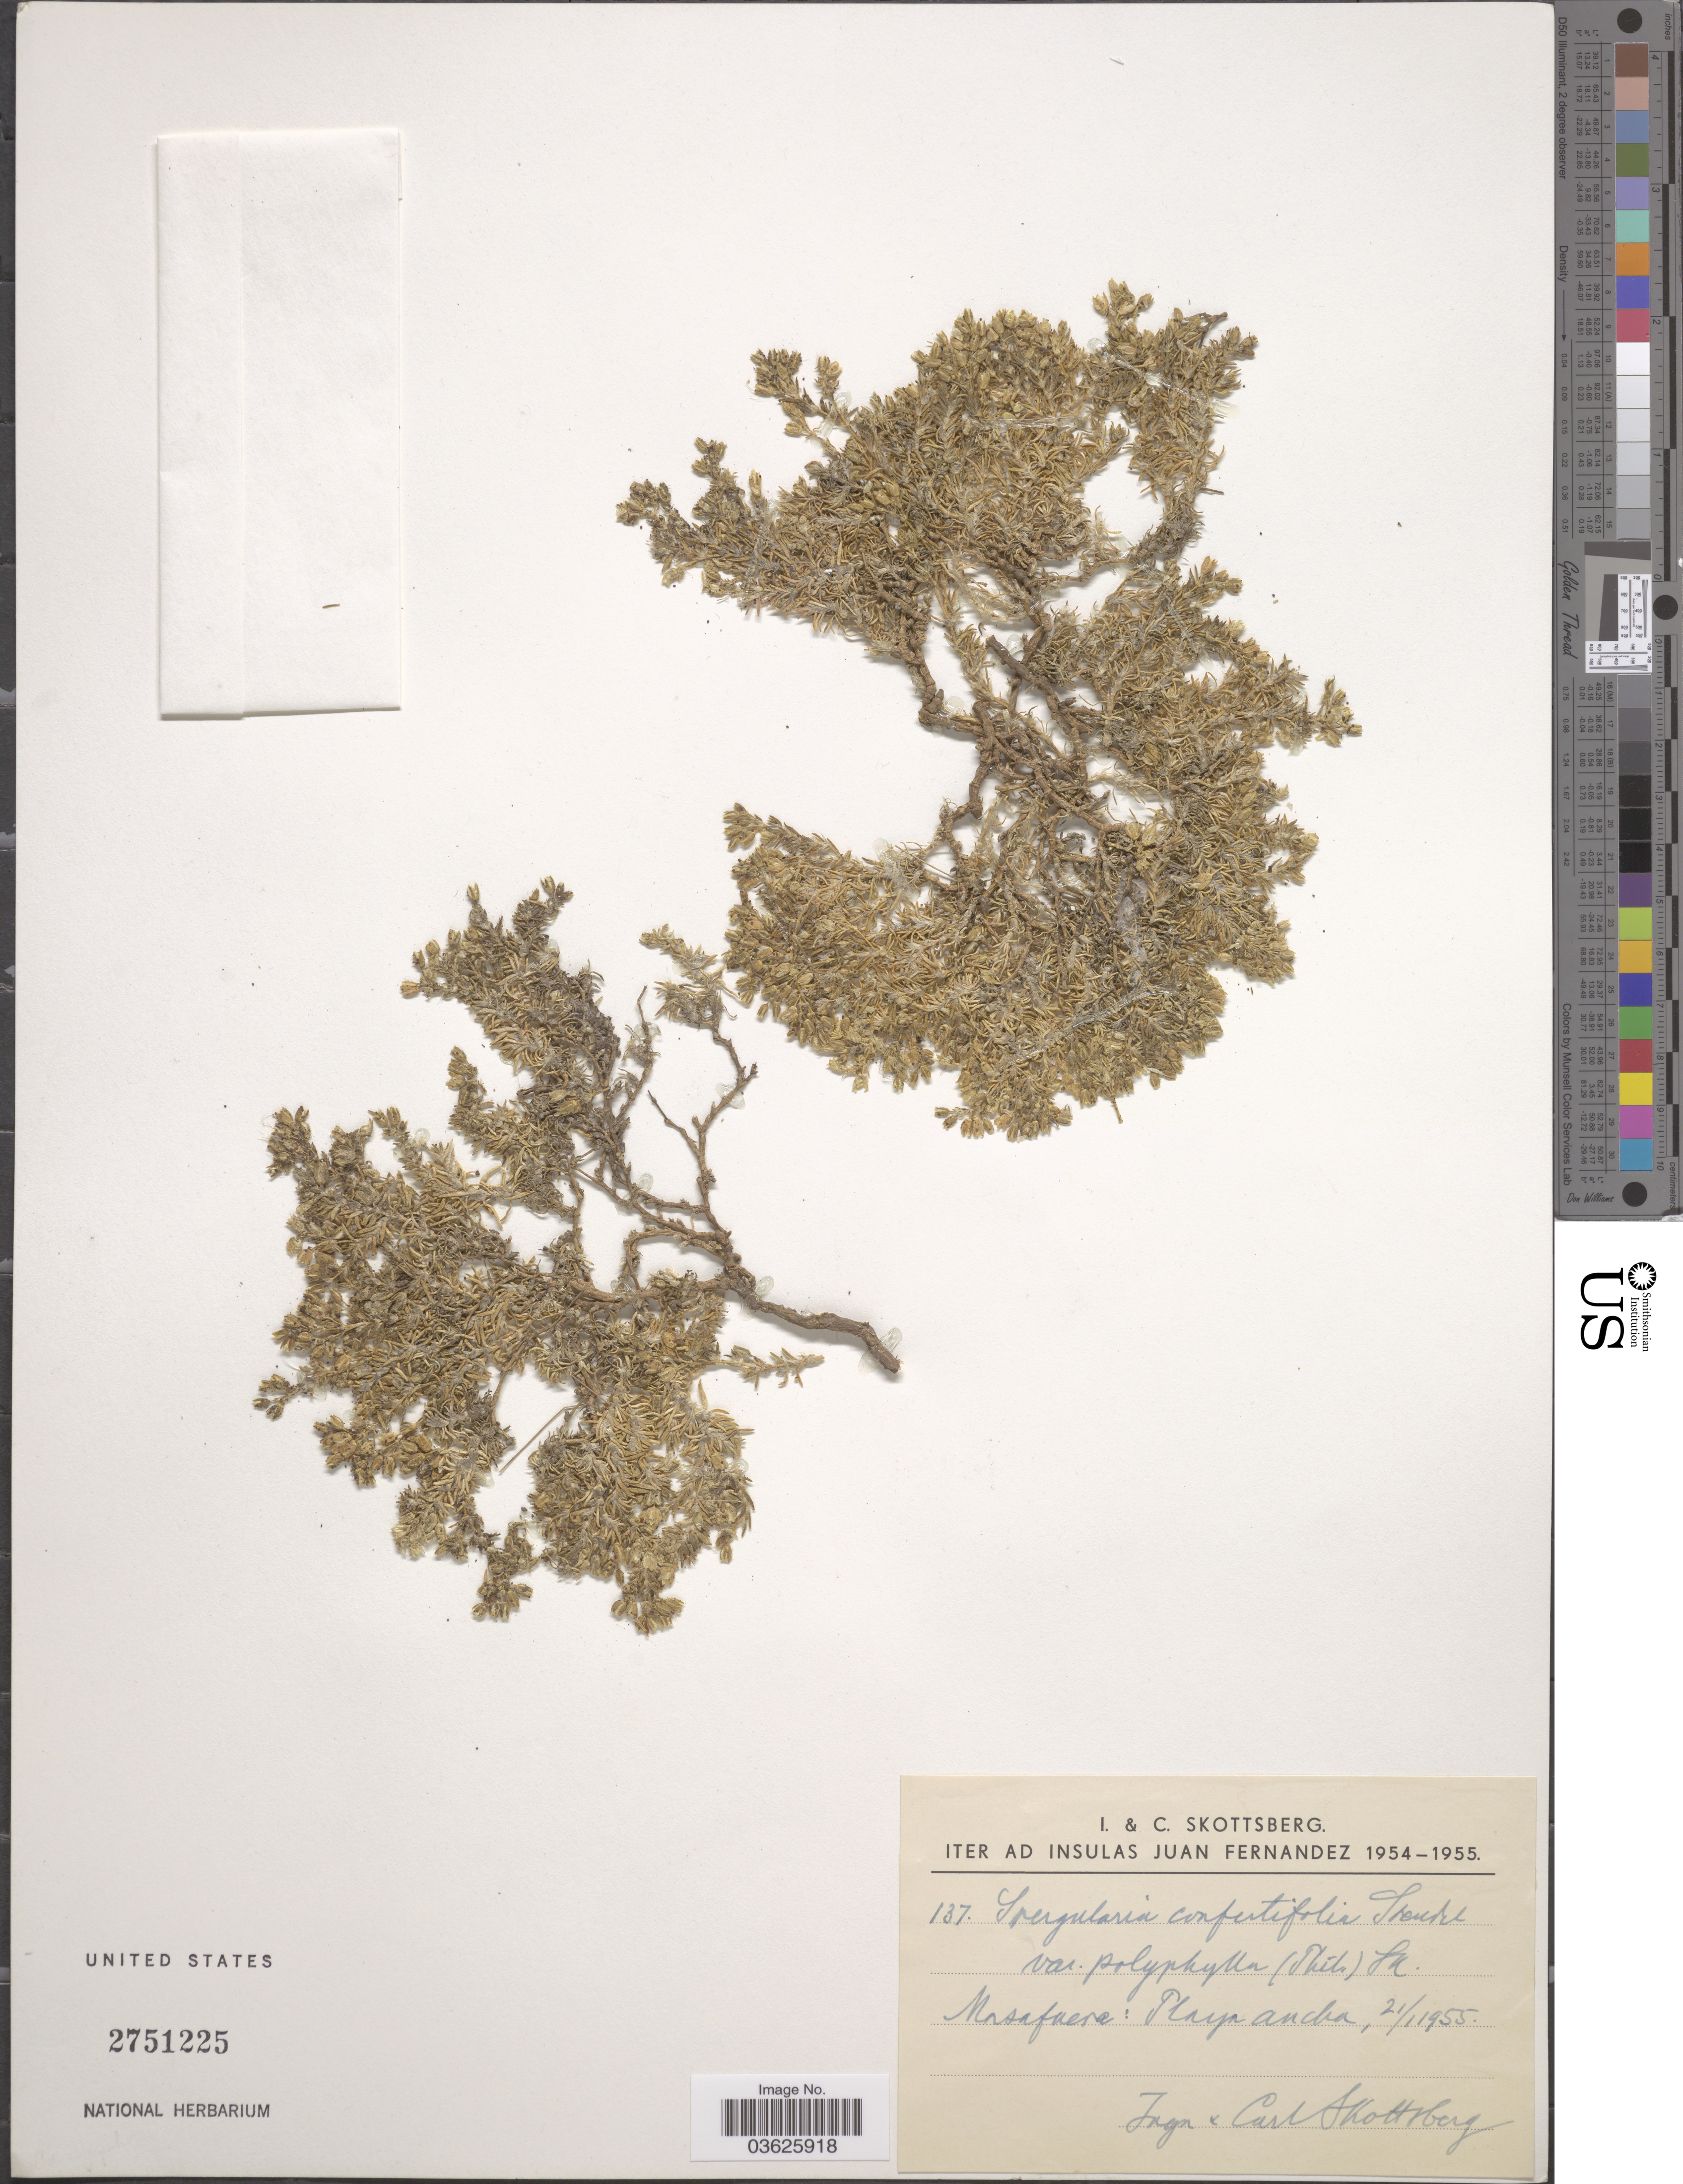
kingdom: Plantae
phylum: Tracheophyta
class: Magnoliopsida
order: Caryophyllales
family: Caryophyllaceae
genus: Spergularia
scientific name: Spergularia confertiflora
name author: Steud.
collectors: I. Skottsberg & C. Skottsberg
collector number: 137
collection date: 1955-01-21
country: Chile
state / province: Valparaíso (V)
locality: Iter ad Insulas Juan Fernandez. Masafuera: Playa Ancha.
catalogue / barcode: US 2751225